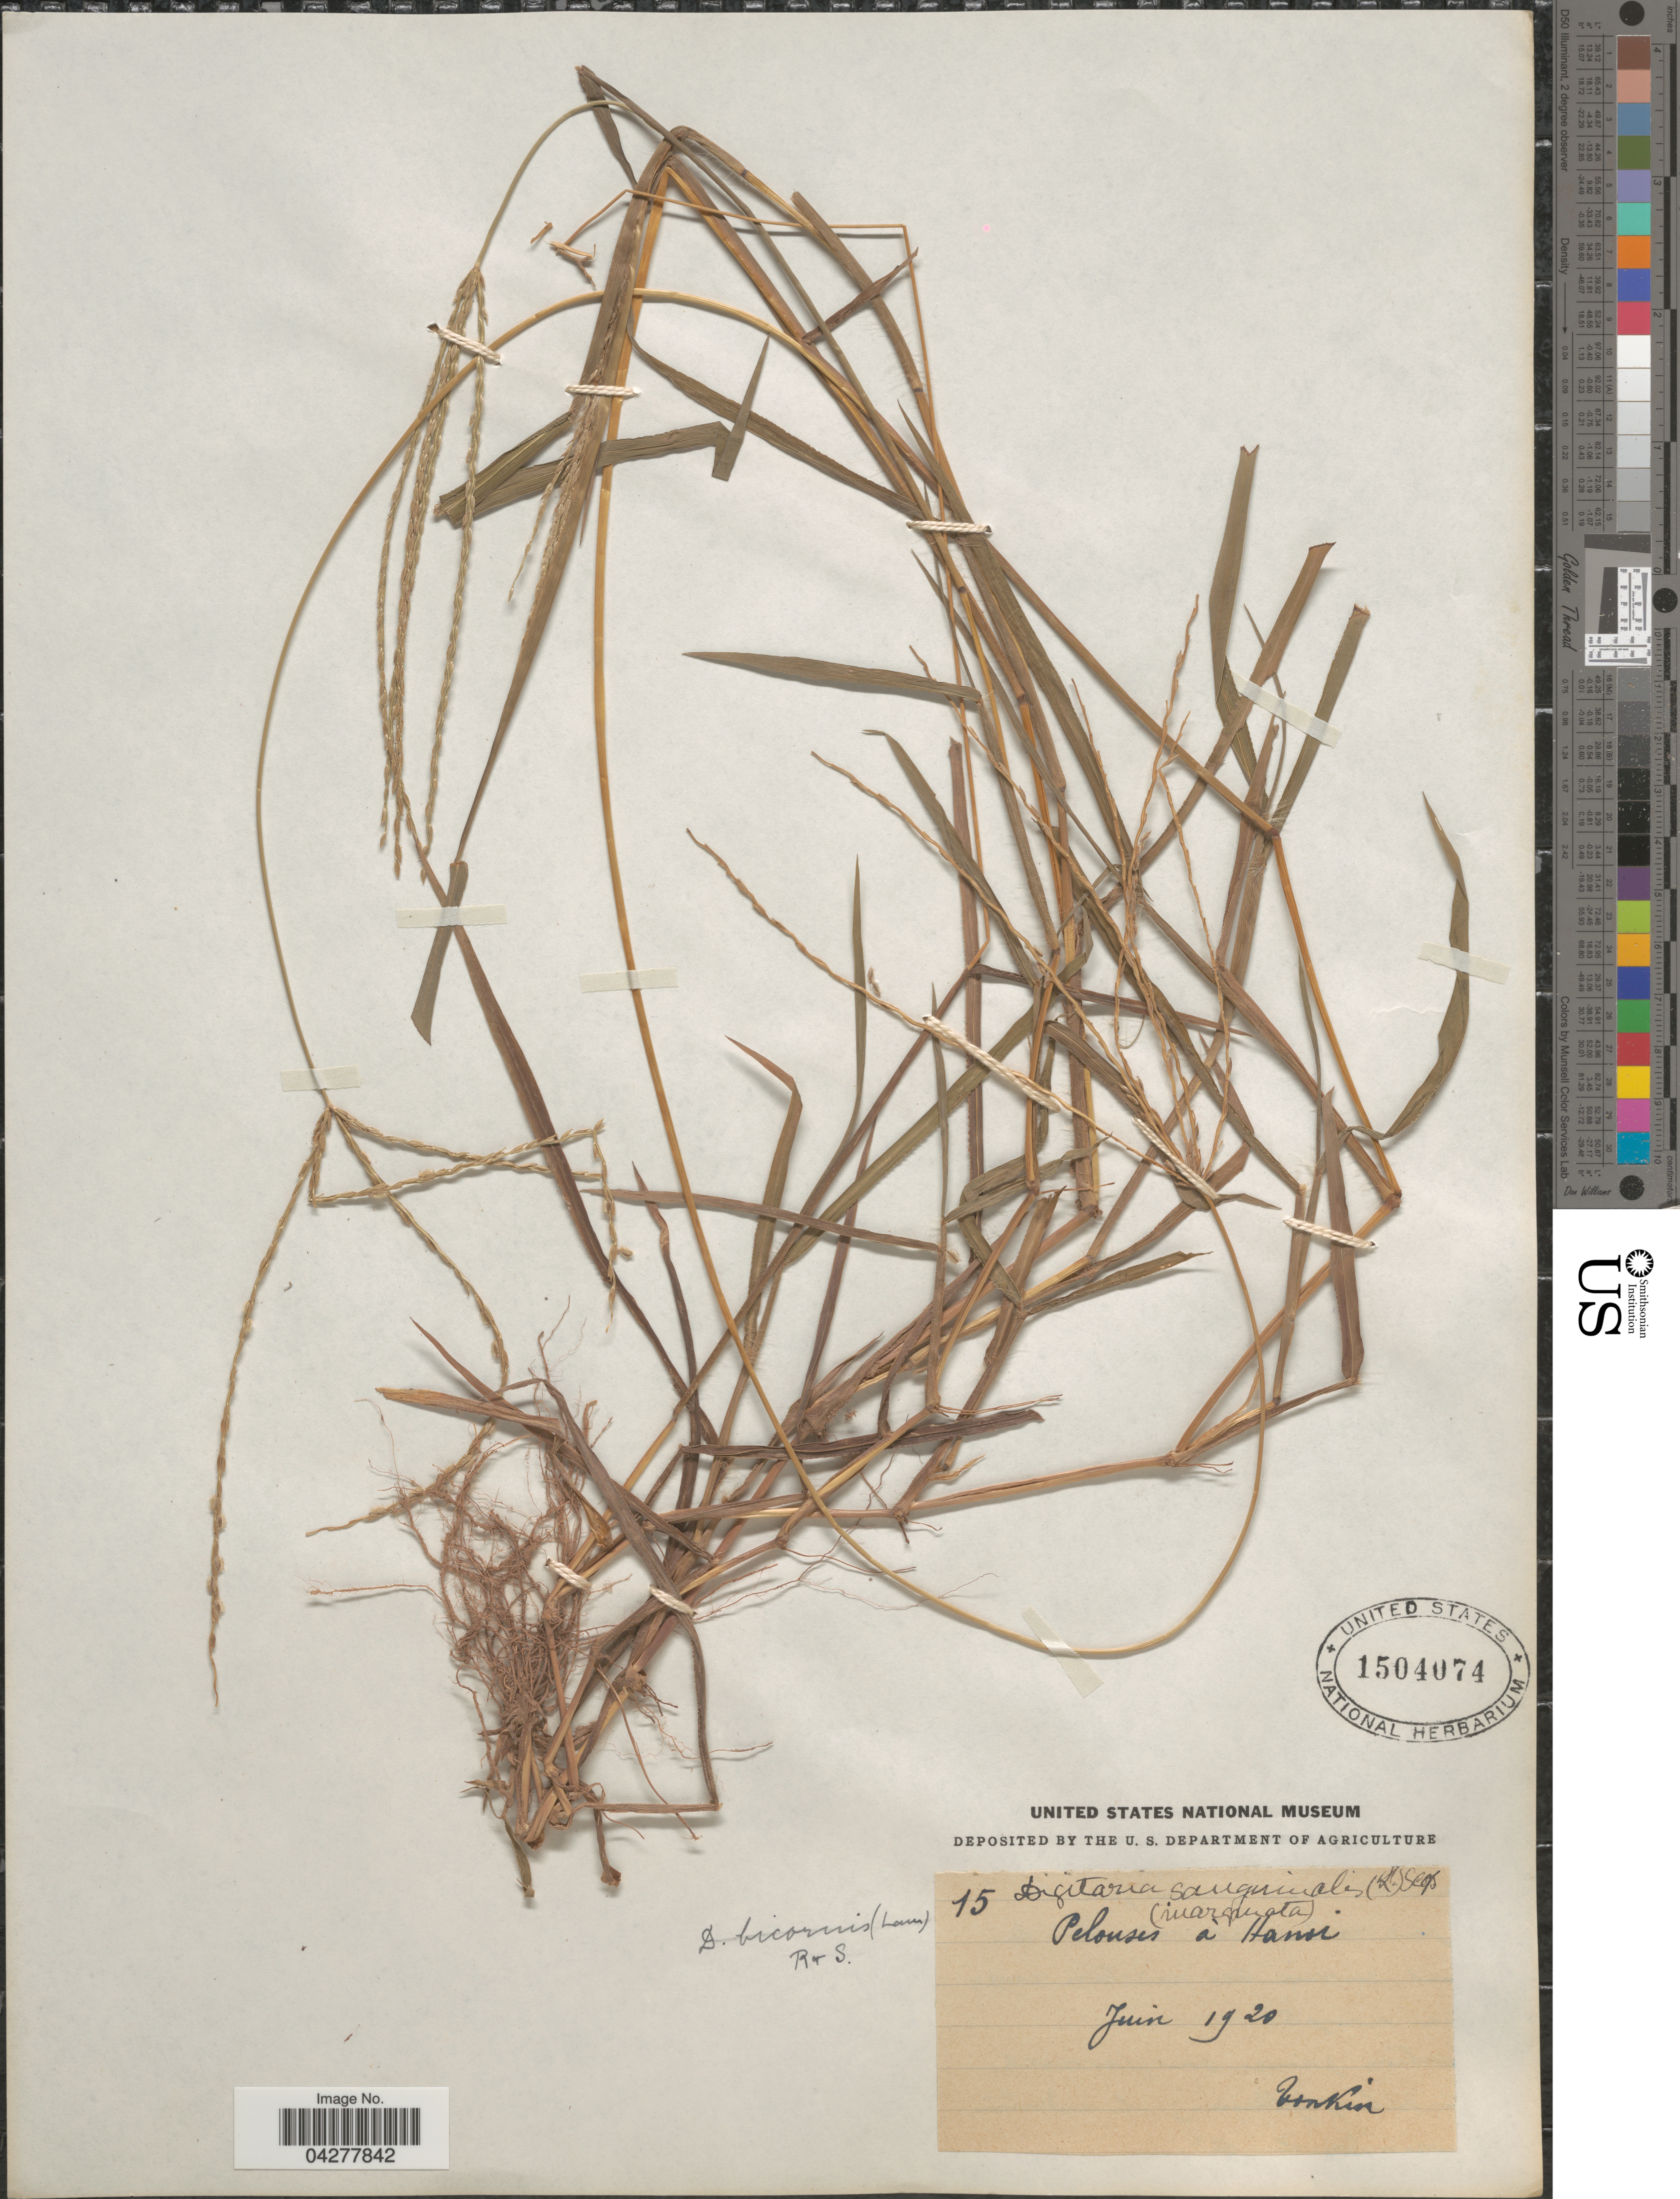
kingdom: Plantae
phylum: Tracheophyta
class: Liliopsida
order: Poales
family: Poaceae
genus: Digitaria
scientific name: Digitaria bicornis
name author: (Lam.) Roem. & Schult.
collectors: -. Bonkin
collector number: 15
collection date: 1920-06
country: Vietnam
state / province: Ha Noi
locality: Pelouses à Hanoi.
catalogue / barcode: US 1504074